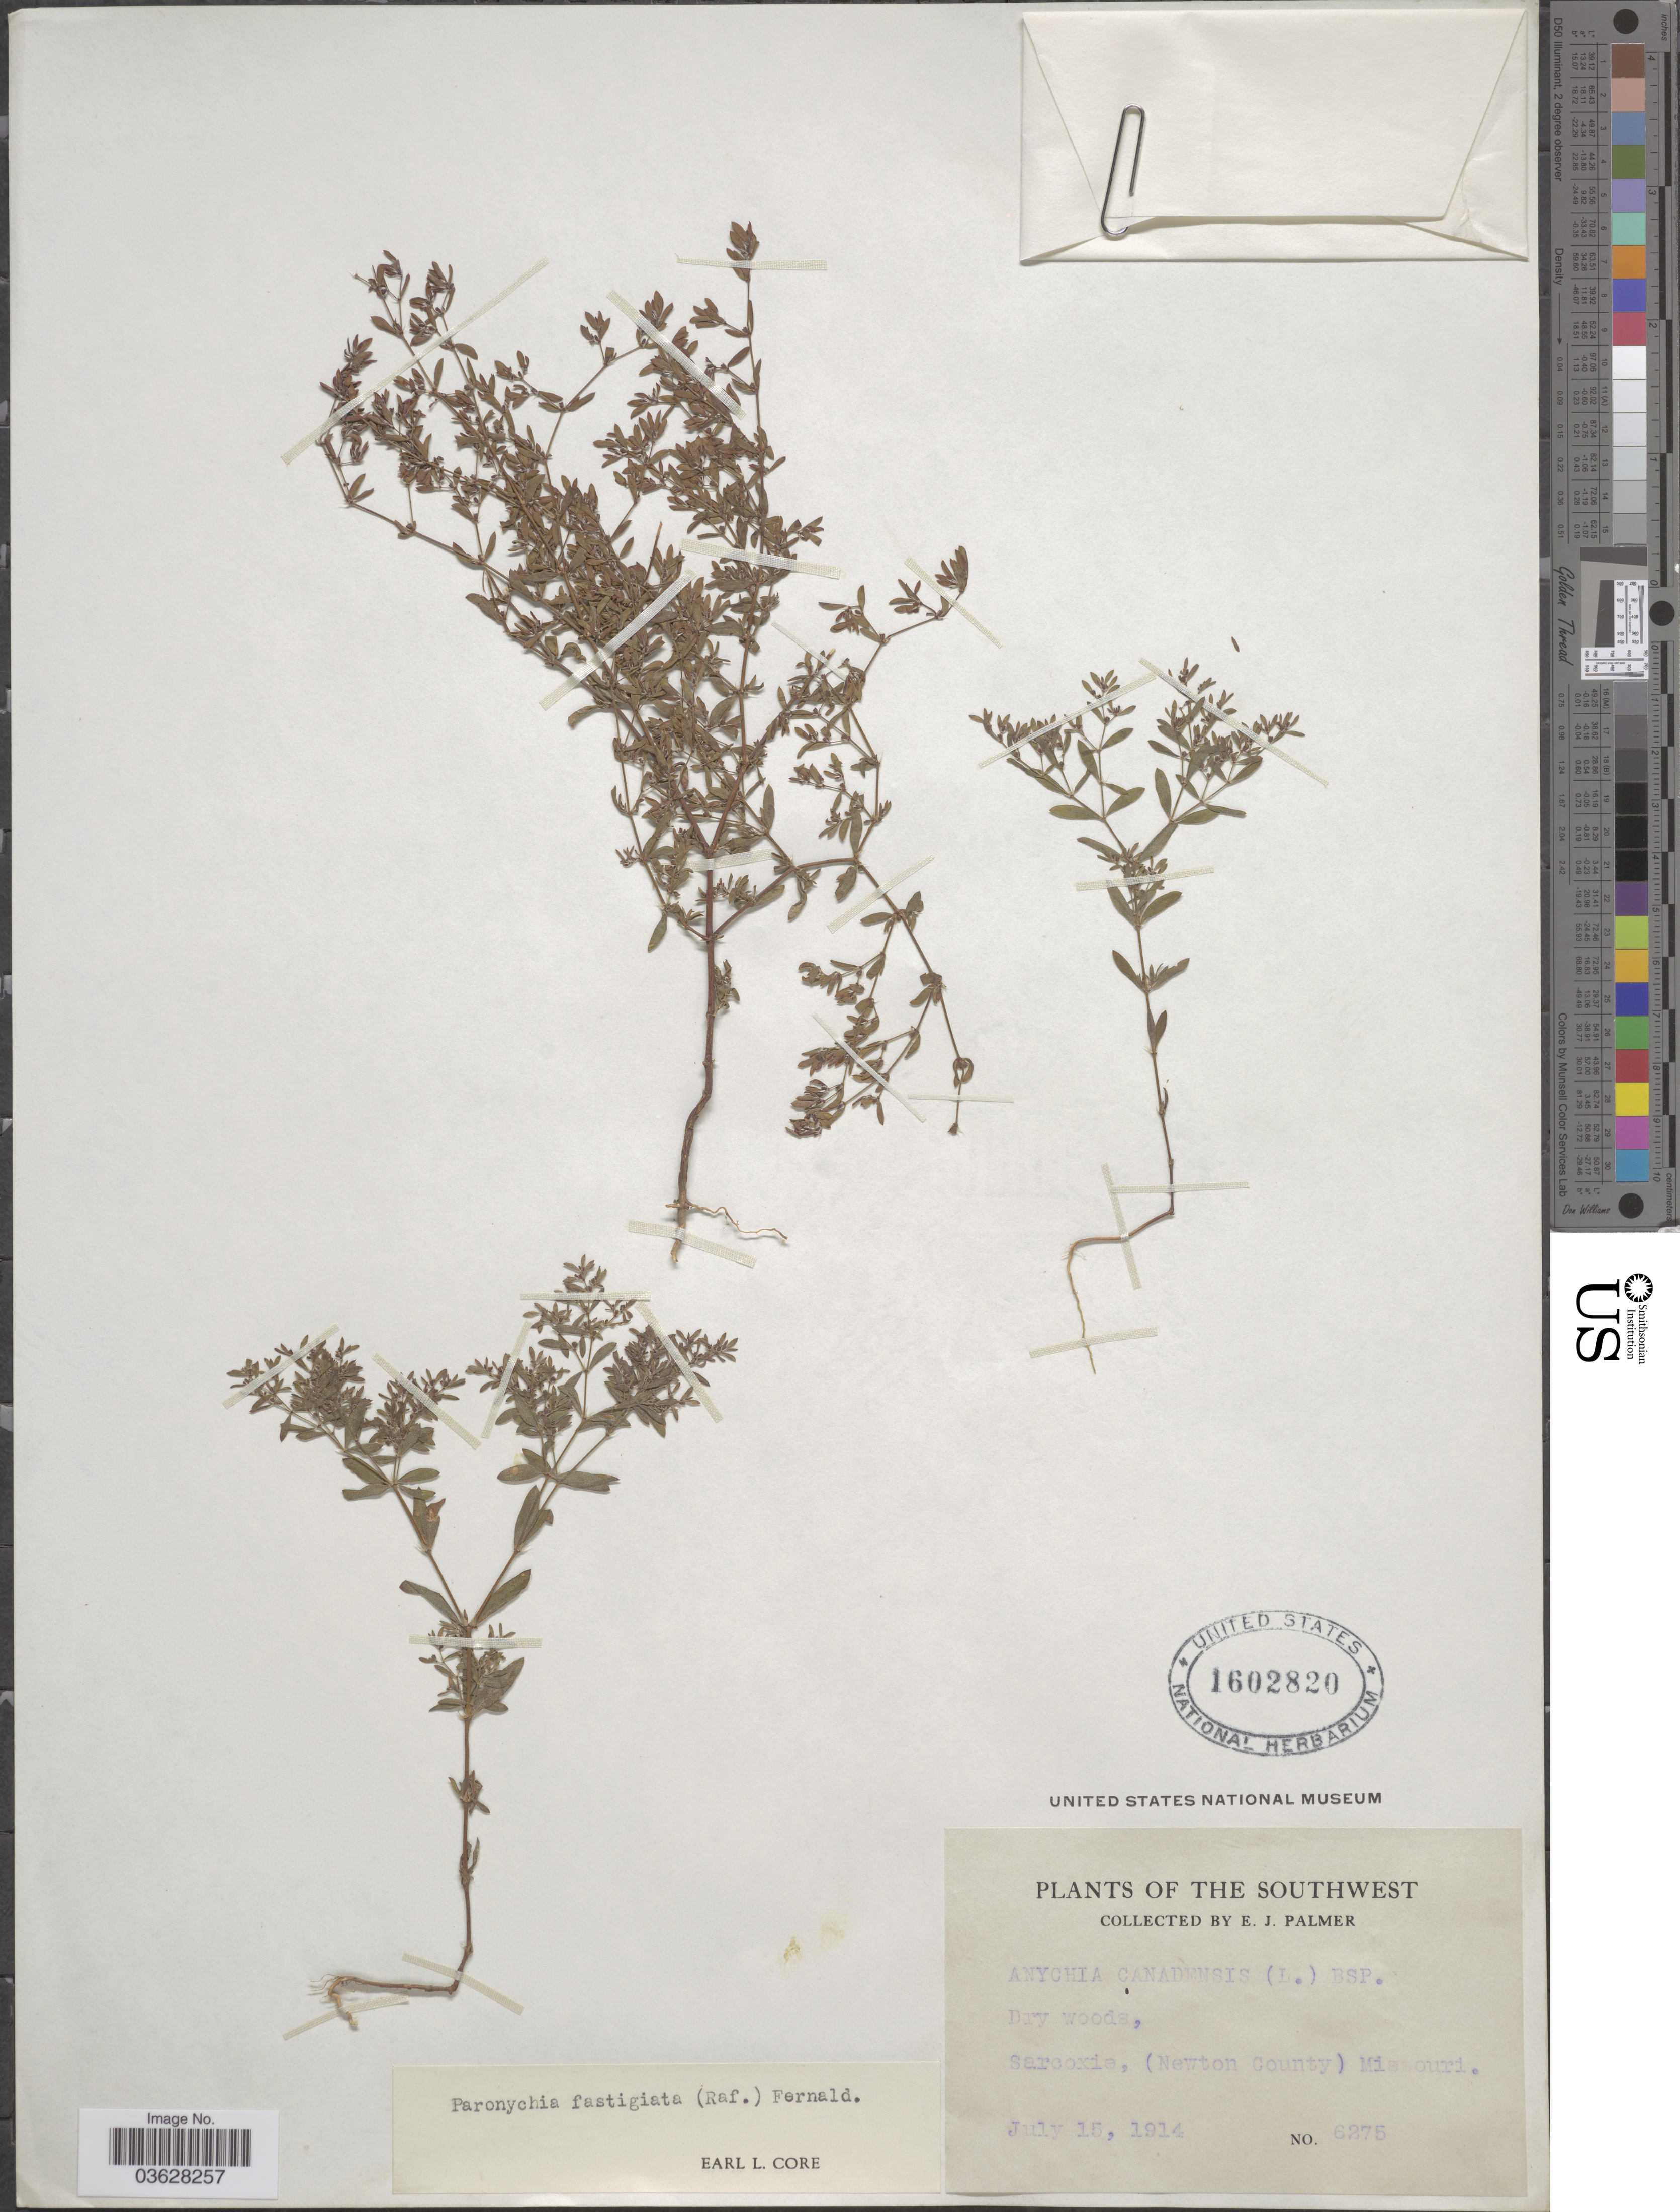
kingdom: Plantae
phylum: Tracheophyta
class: Magnoliopsida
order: Caryophyllales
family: Caryophyllaceae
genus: Paronychia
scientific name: Paronychia fastigiata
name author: (Raf.) Fernald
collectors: E. J. Palmer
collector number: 6275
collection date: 1914-07-15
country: United States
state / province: Missouri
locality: The Southwest. Sarcoxie, (Newton County).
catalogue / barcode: US 1602820